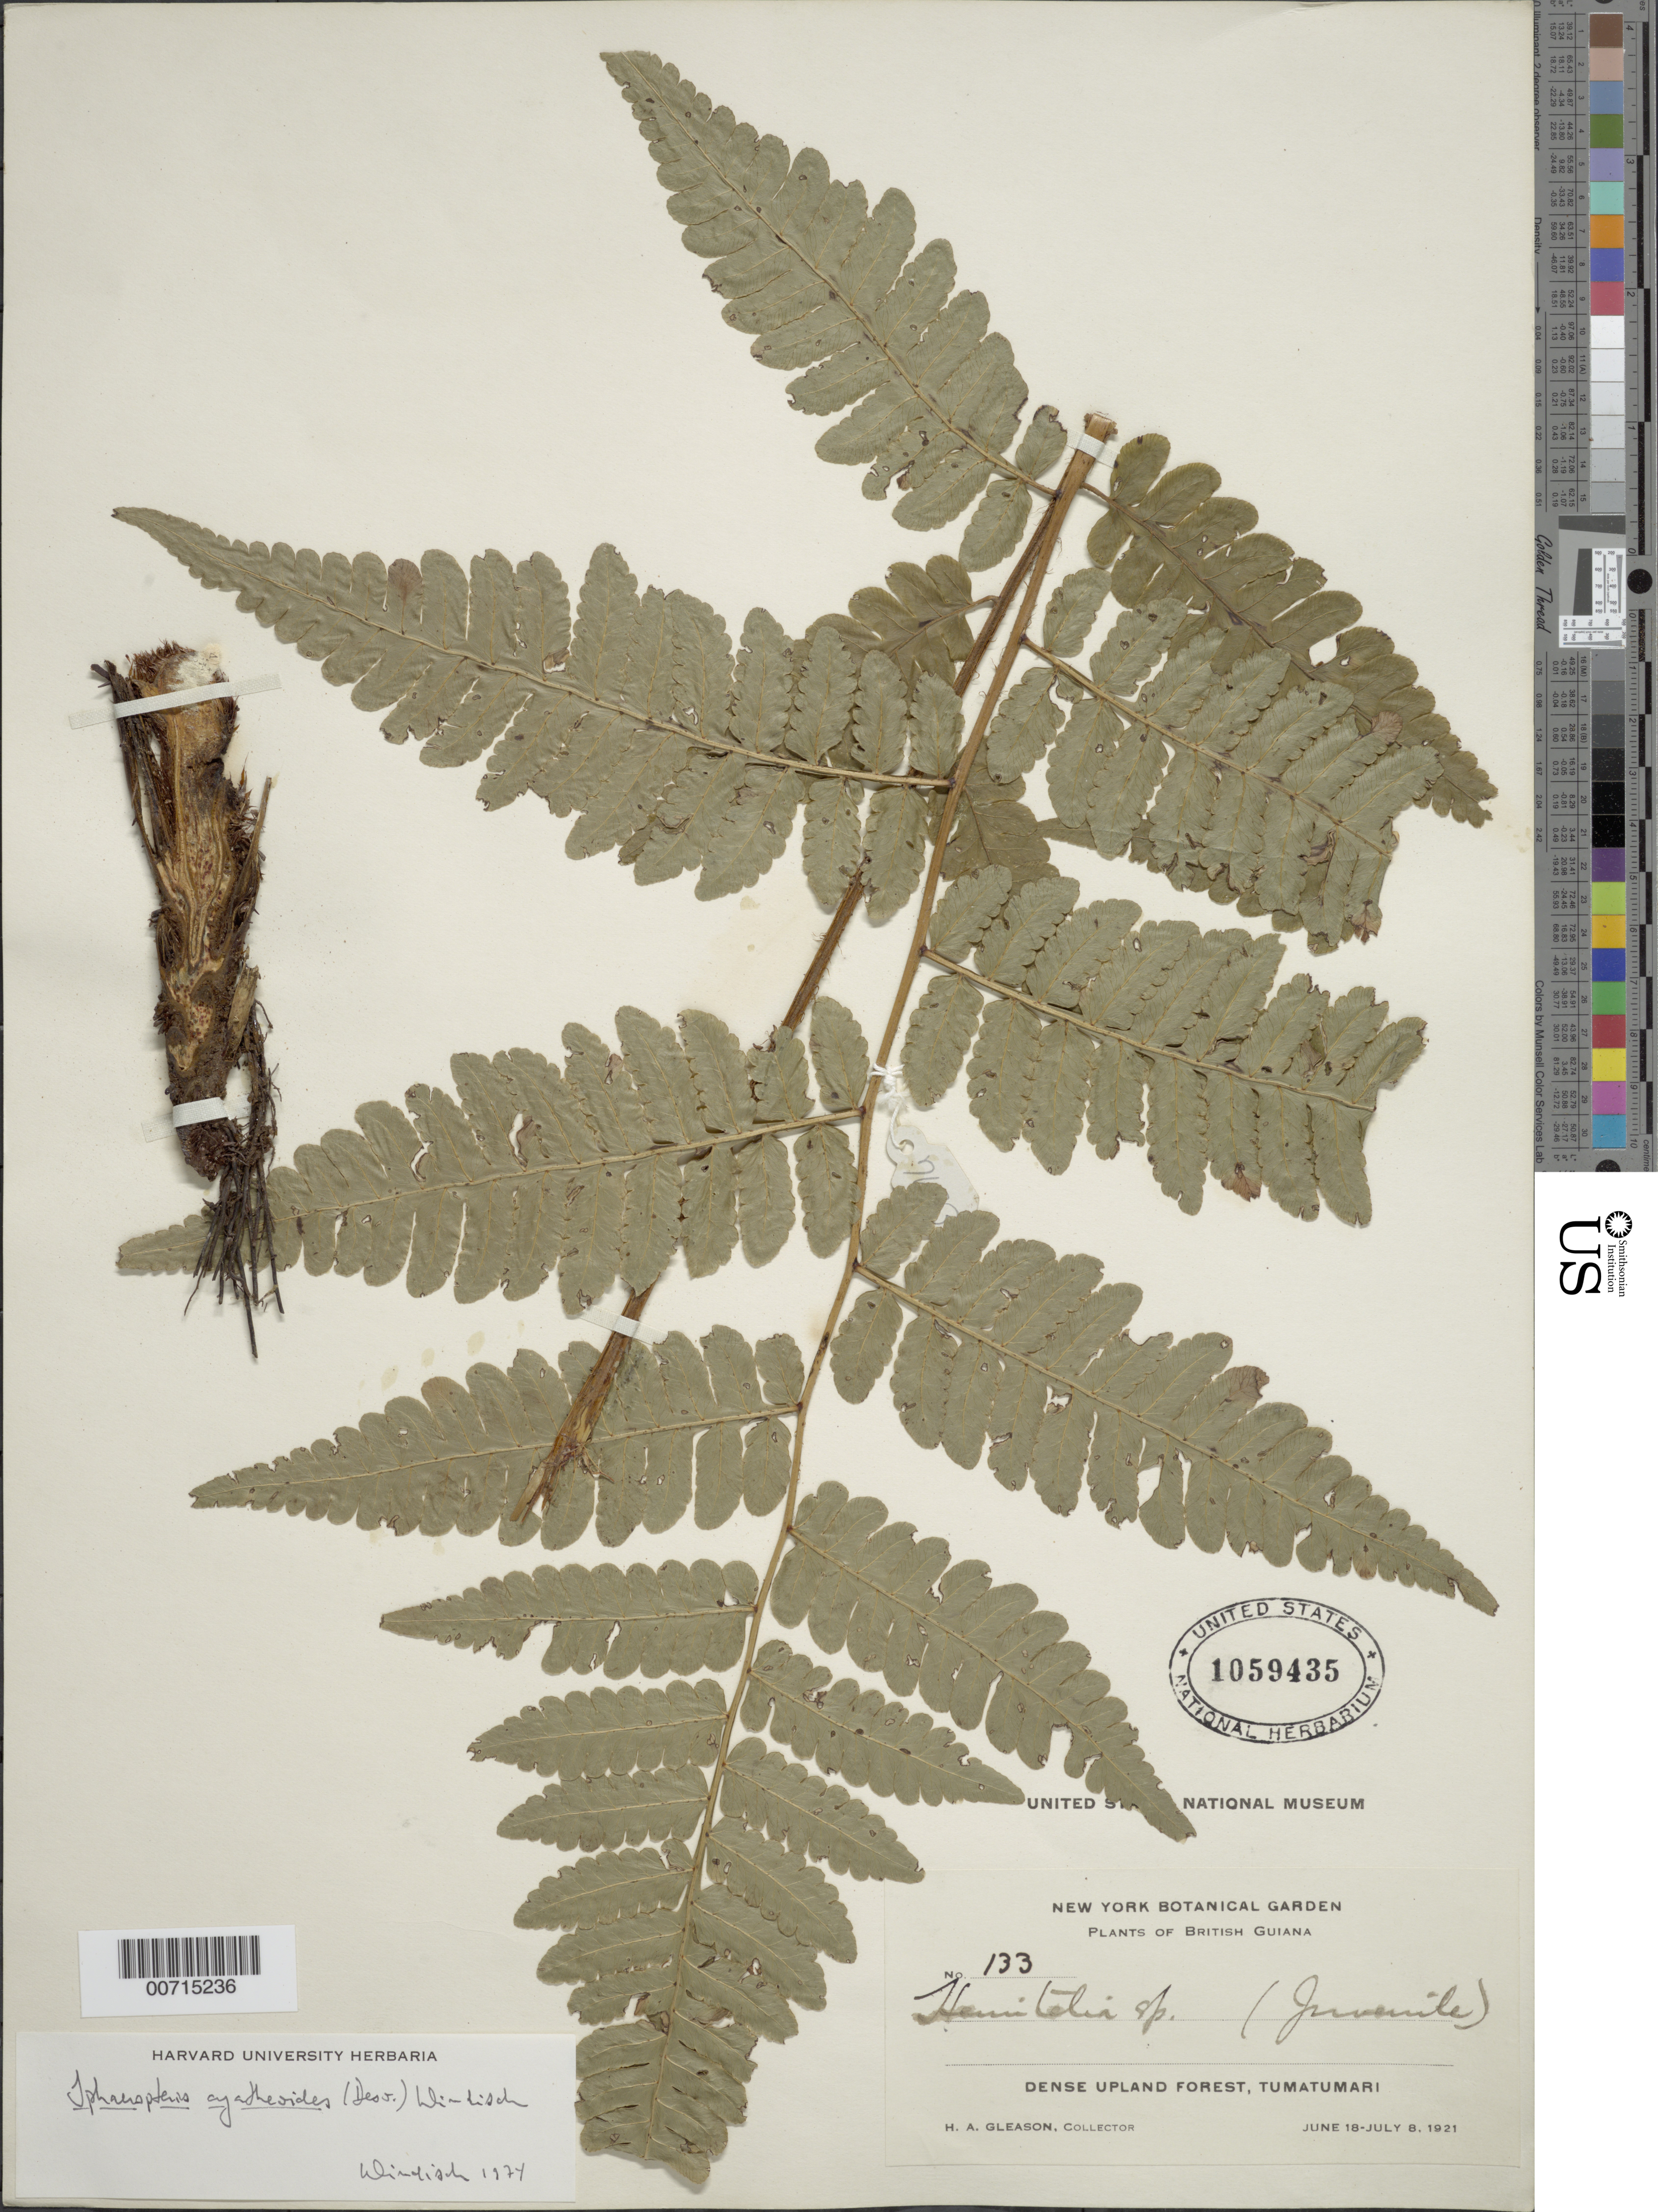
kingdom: Plantae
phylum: Tracheophyta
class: Polypodiopsida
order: Cyatheales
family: Cyatheaceae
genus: Cyathea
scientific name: Cyathea cyatheoides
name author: (Desv.) K.U. Kramer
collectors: H. A. Gleason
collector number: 133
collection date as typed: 18-Jun-21 to 8-Jul-21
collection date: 1921-06-18/1921-07-08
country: Guyana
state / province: Potaro-Siparuni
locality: Tumatumari Village, Potaro R.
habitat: Dense upland forest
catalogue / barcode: US 1059435